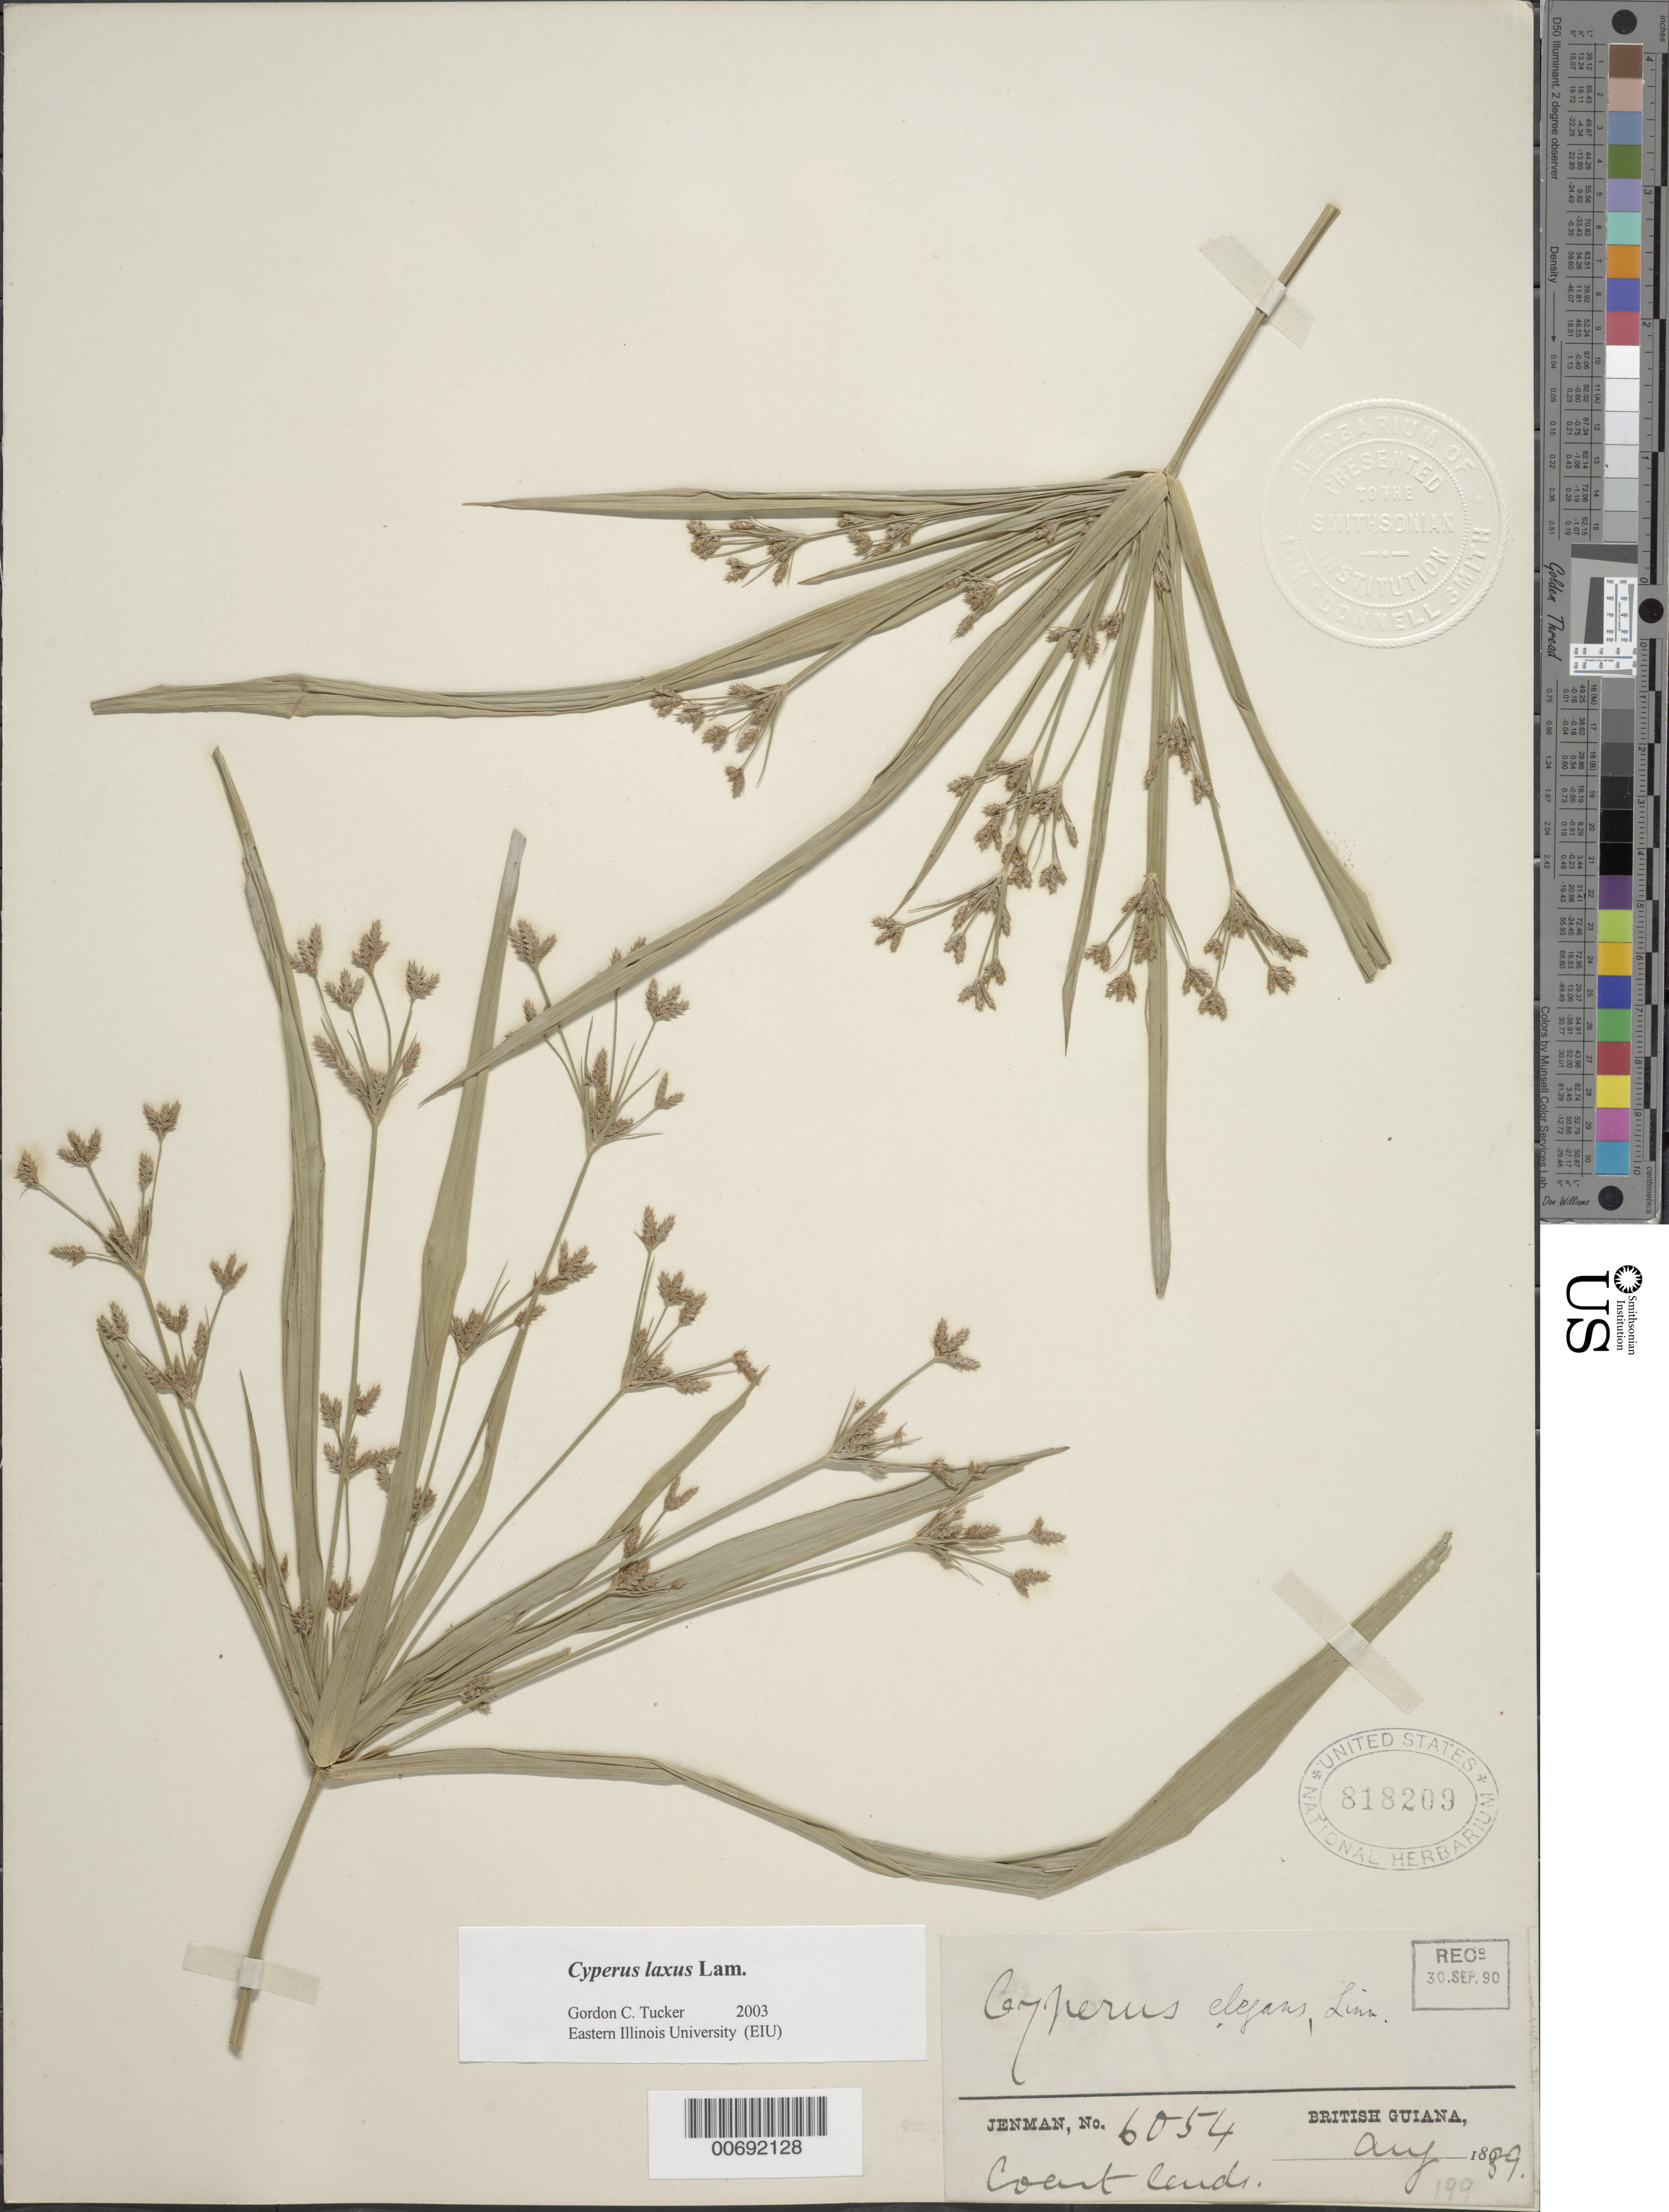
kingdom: Plantae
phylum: Tracheophyta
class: Liliopsida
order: Poales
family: Cyperaceae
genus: Cyperus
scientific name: Cyperus laxus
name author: Lam.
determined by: Tucker, G. C.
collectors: G. S. Jenman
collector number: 6054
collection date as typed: August 1889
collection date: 1889-08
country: Guyana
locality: Coast lands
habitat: Coast lands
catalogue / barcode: US 818209